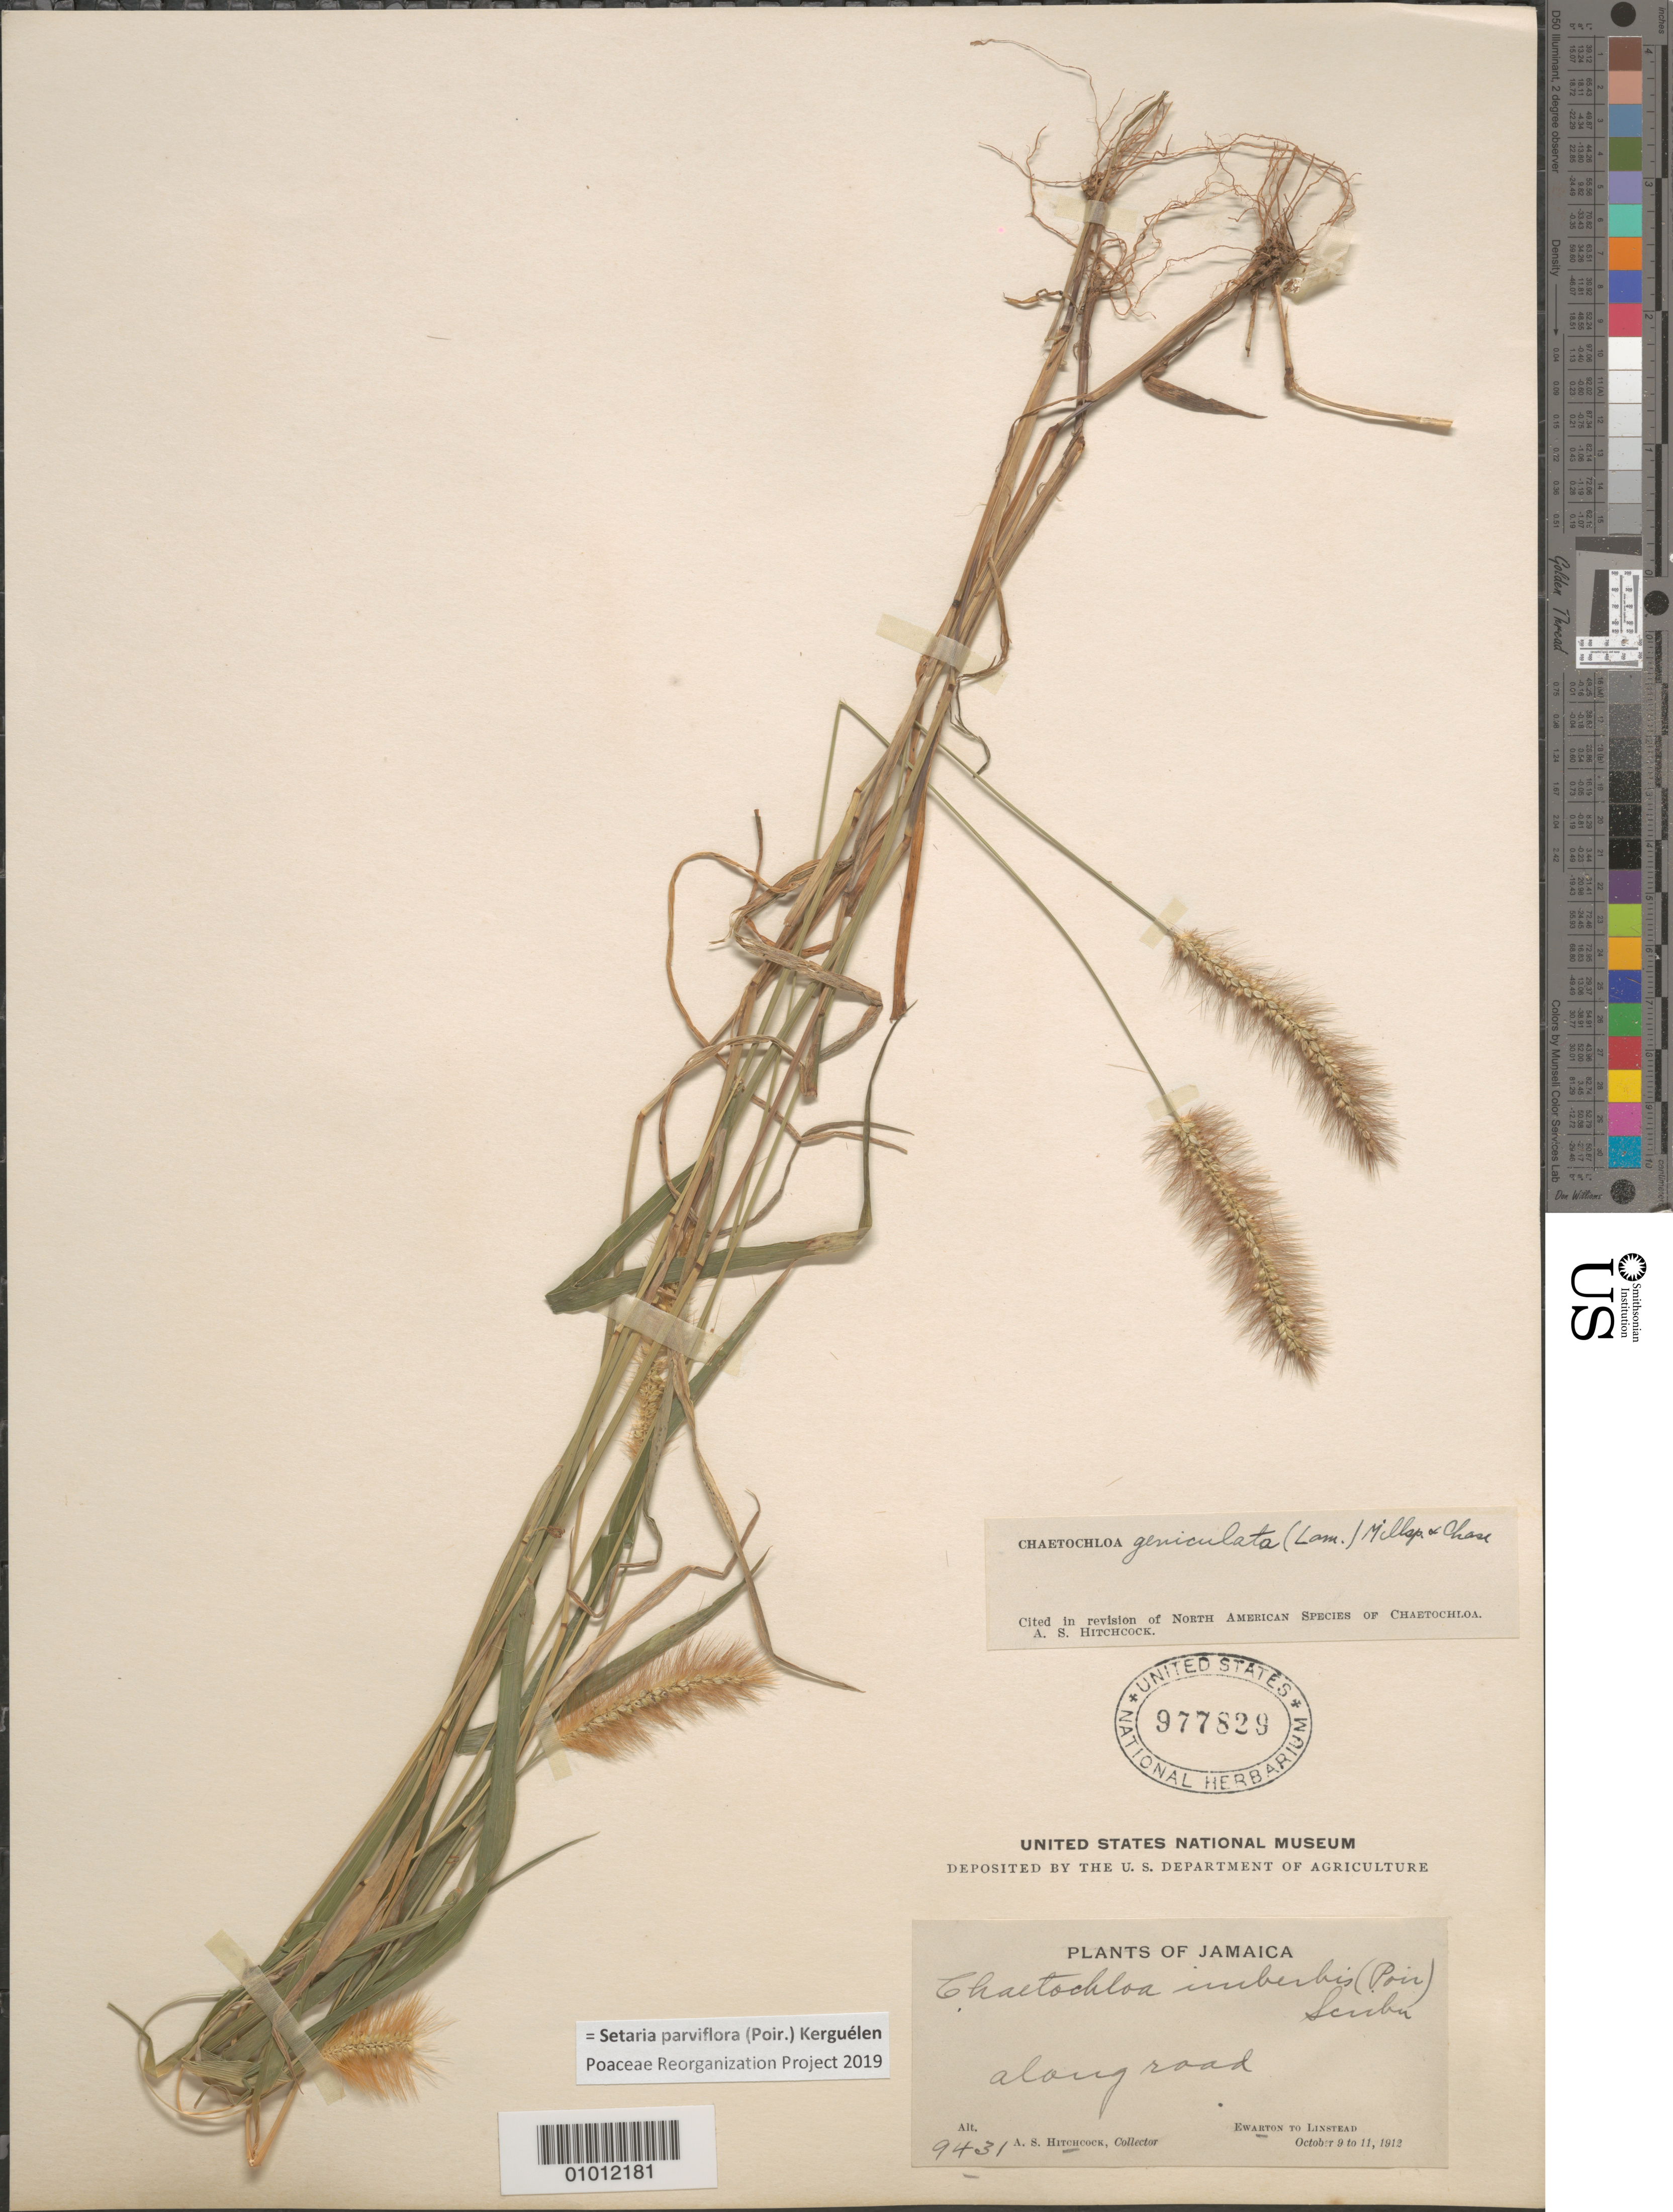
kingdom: Plantae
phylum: Tracheophyta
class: Liliopsida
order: Poales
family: Poaceae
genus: Setaria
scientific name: Setaria parviflora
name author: (Poir.) Kerguélen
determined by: Poaceae Reorganization Project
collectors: A. S. Hitchcock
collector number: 9431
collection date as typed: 09 Oct 1912 to 11 Oct 1912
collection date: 1912-10-09/1912-10-11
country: Jamaica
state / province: Saint Catherine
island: Jamaica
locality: Ewarton to Linstead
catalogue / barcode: US 977829